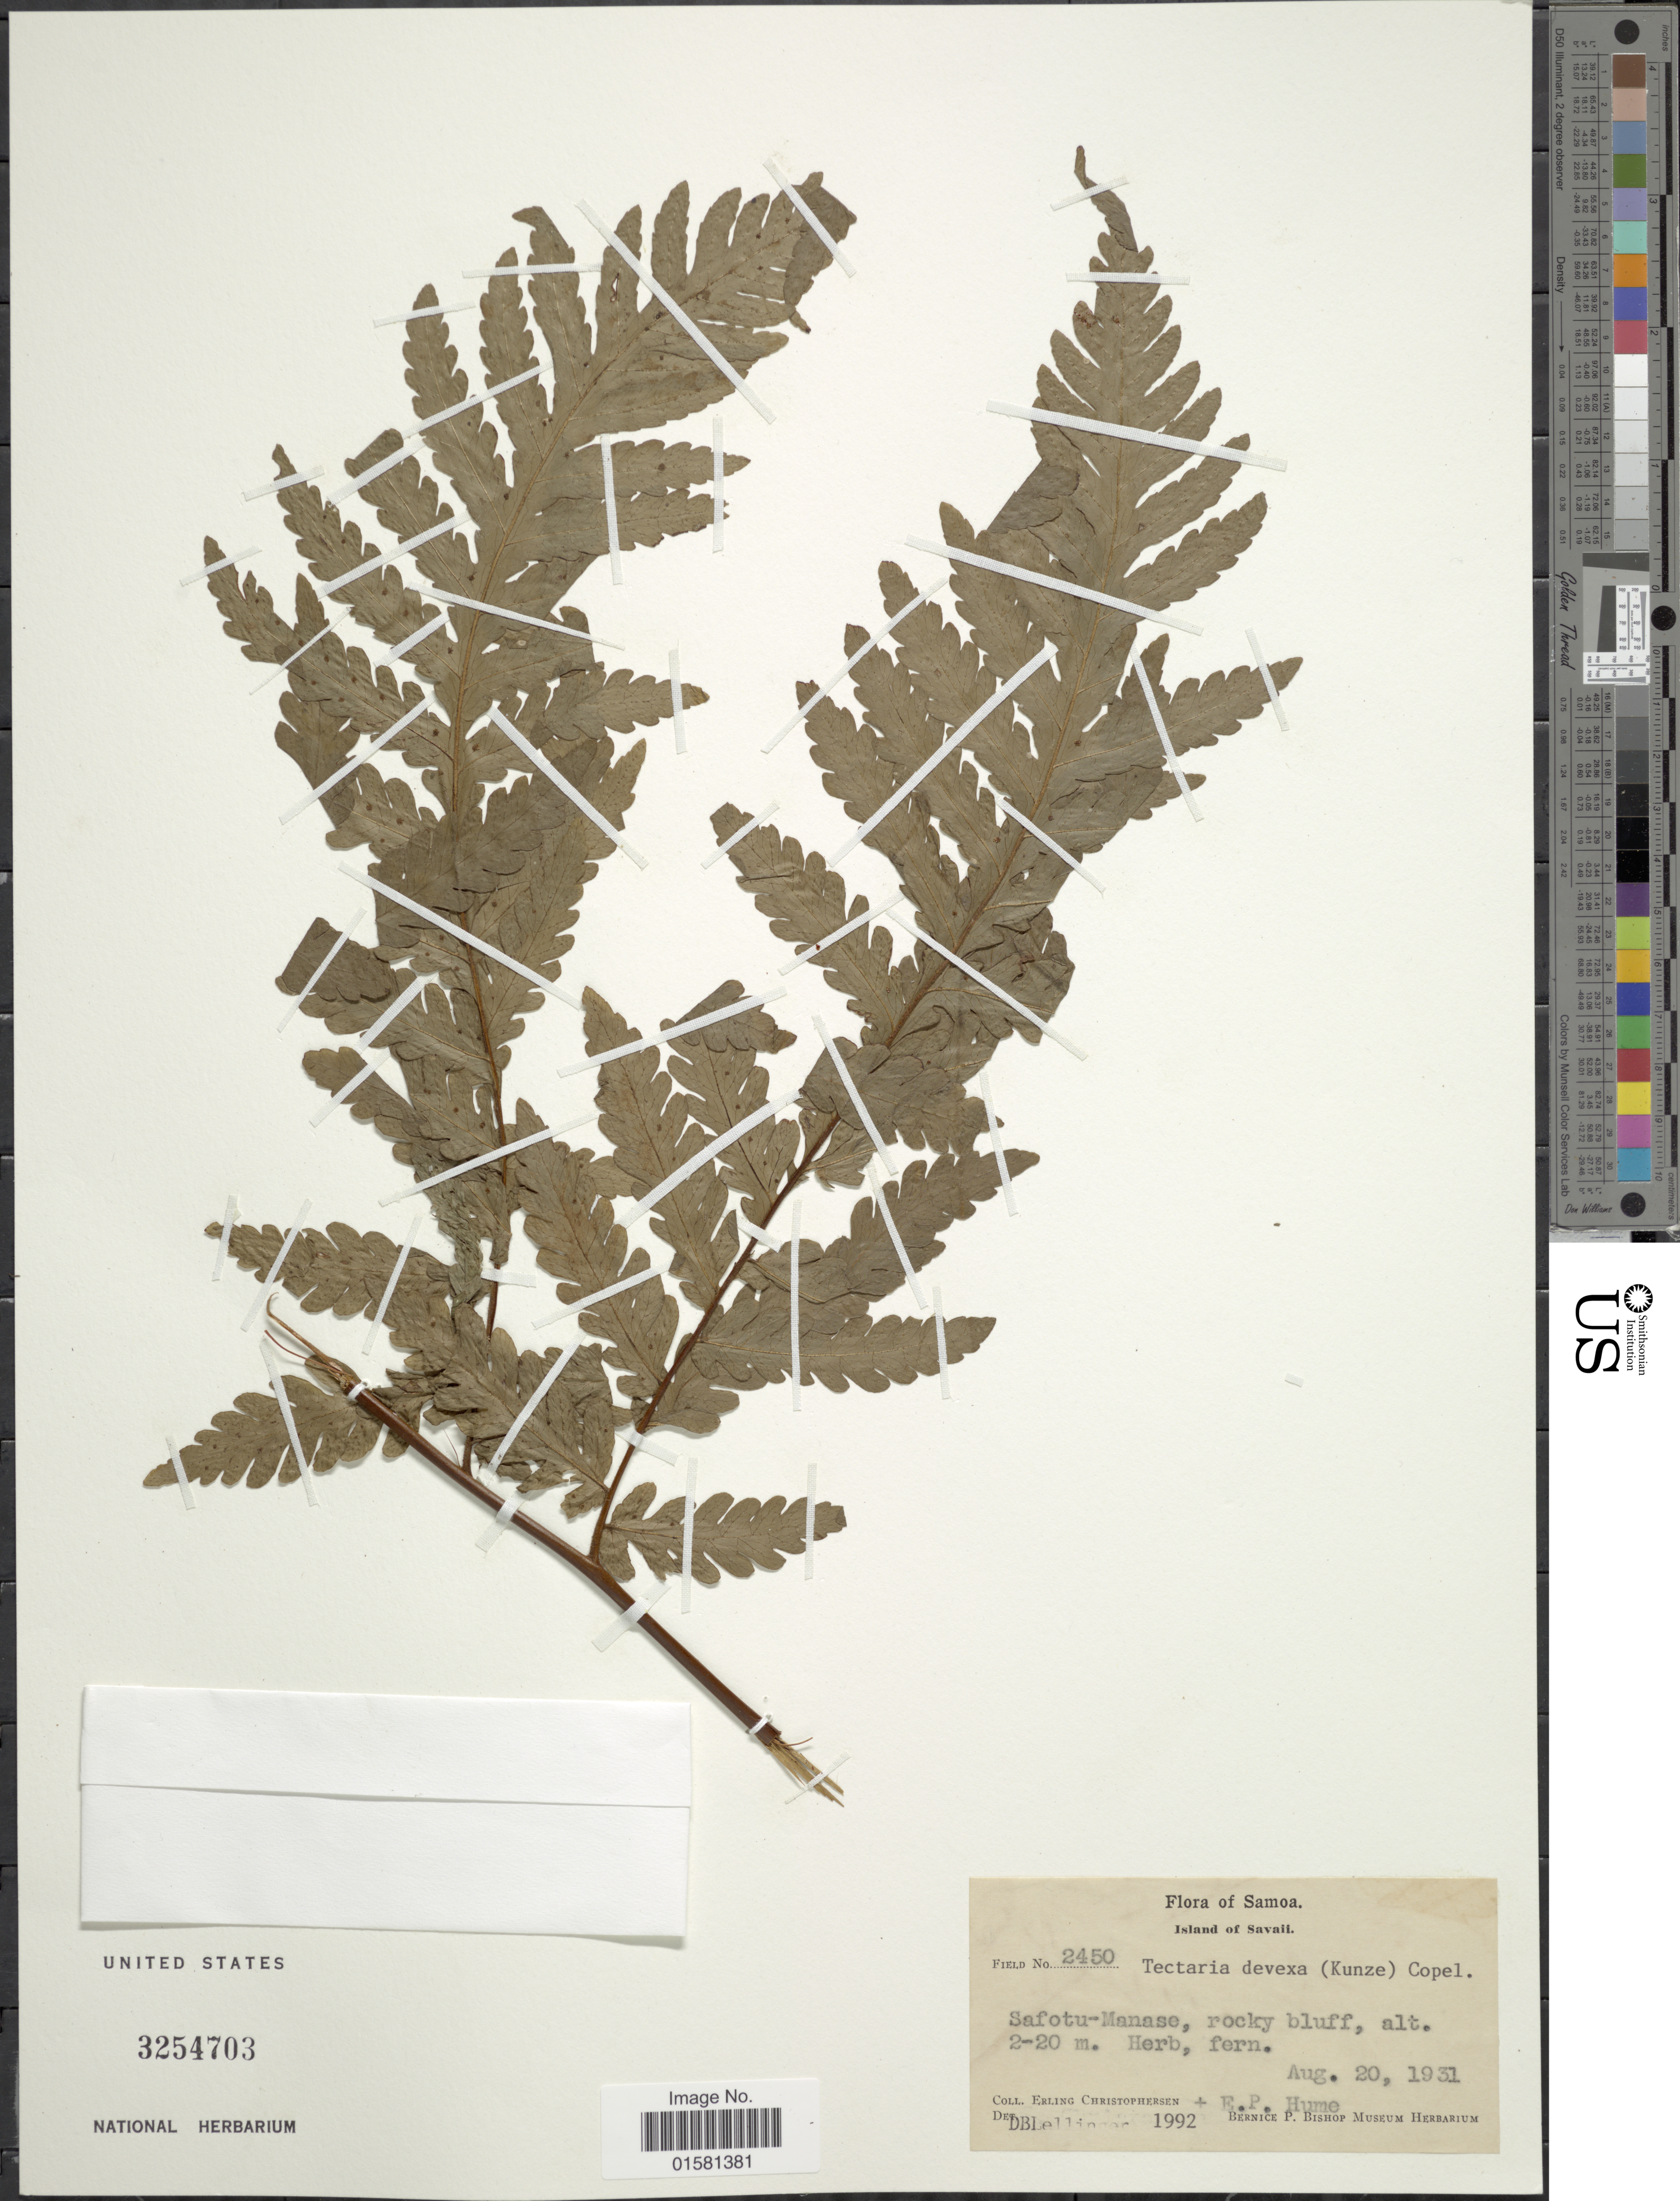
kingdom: Plantae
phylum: Tracheophyta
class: Polypodiopsida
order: Polypodiales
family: Tectariaceae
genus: Tectaria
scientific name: Tectaria devexa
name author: (Kunze) Copel.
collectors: E. Christophersen & E. P. Hume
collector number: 2450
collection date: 1931-08-20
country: Samoa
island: Savai'i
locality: Samoa, Island of Savaii, Safotu-Manase,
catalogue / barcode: US 3254703